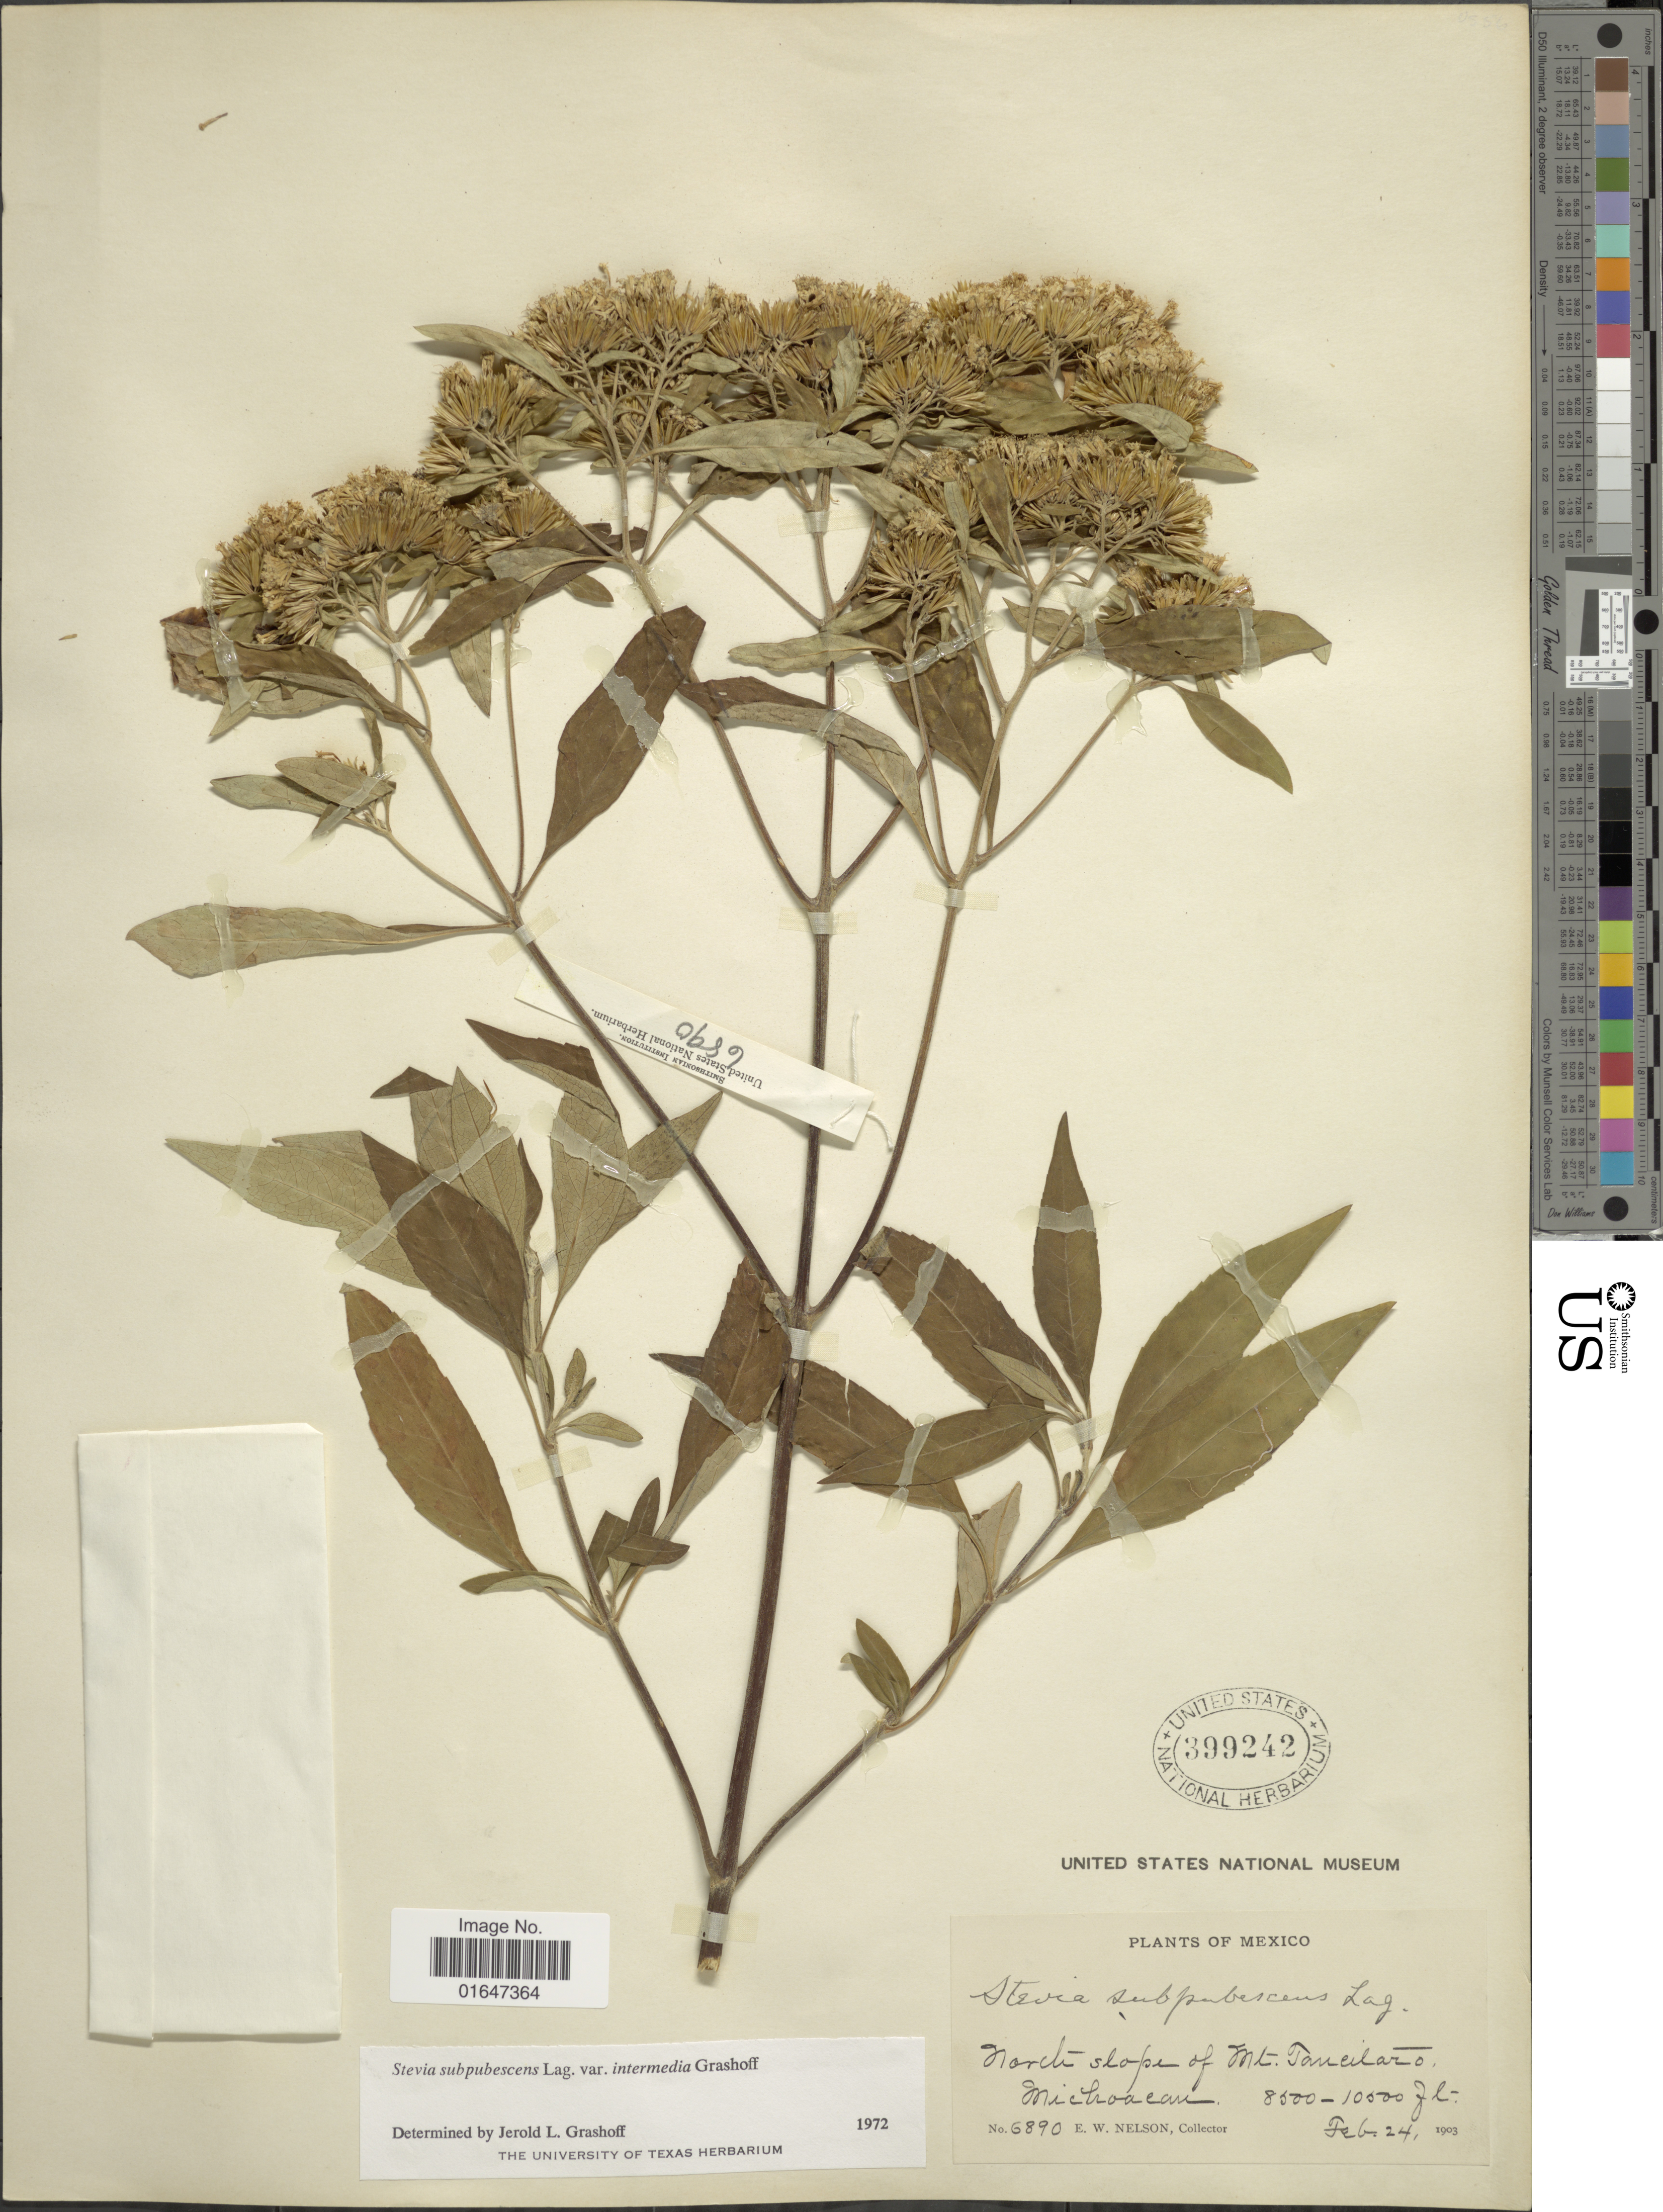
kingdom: Plantae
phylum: Tracheophyta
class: Magnoliopsida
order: Asterales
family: Asteraceae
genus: Stevia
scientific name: Stevia subpubescens var. intermedia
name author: Grashoff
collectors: E. W. Nelson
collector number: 6890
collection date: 1903-02-24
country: Mexico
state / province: Michoacán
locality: North slope of Mt. Taneilaro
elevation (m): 2591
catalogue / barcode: US 399242